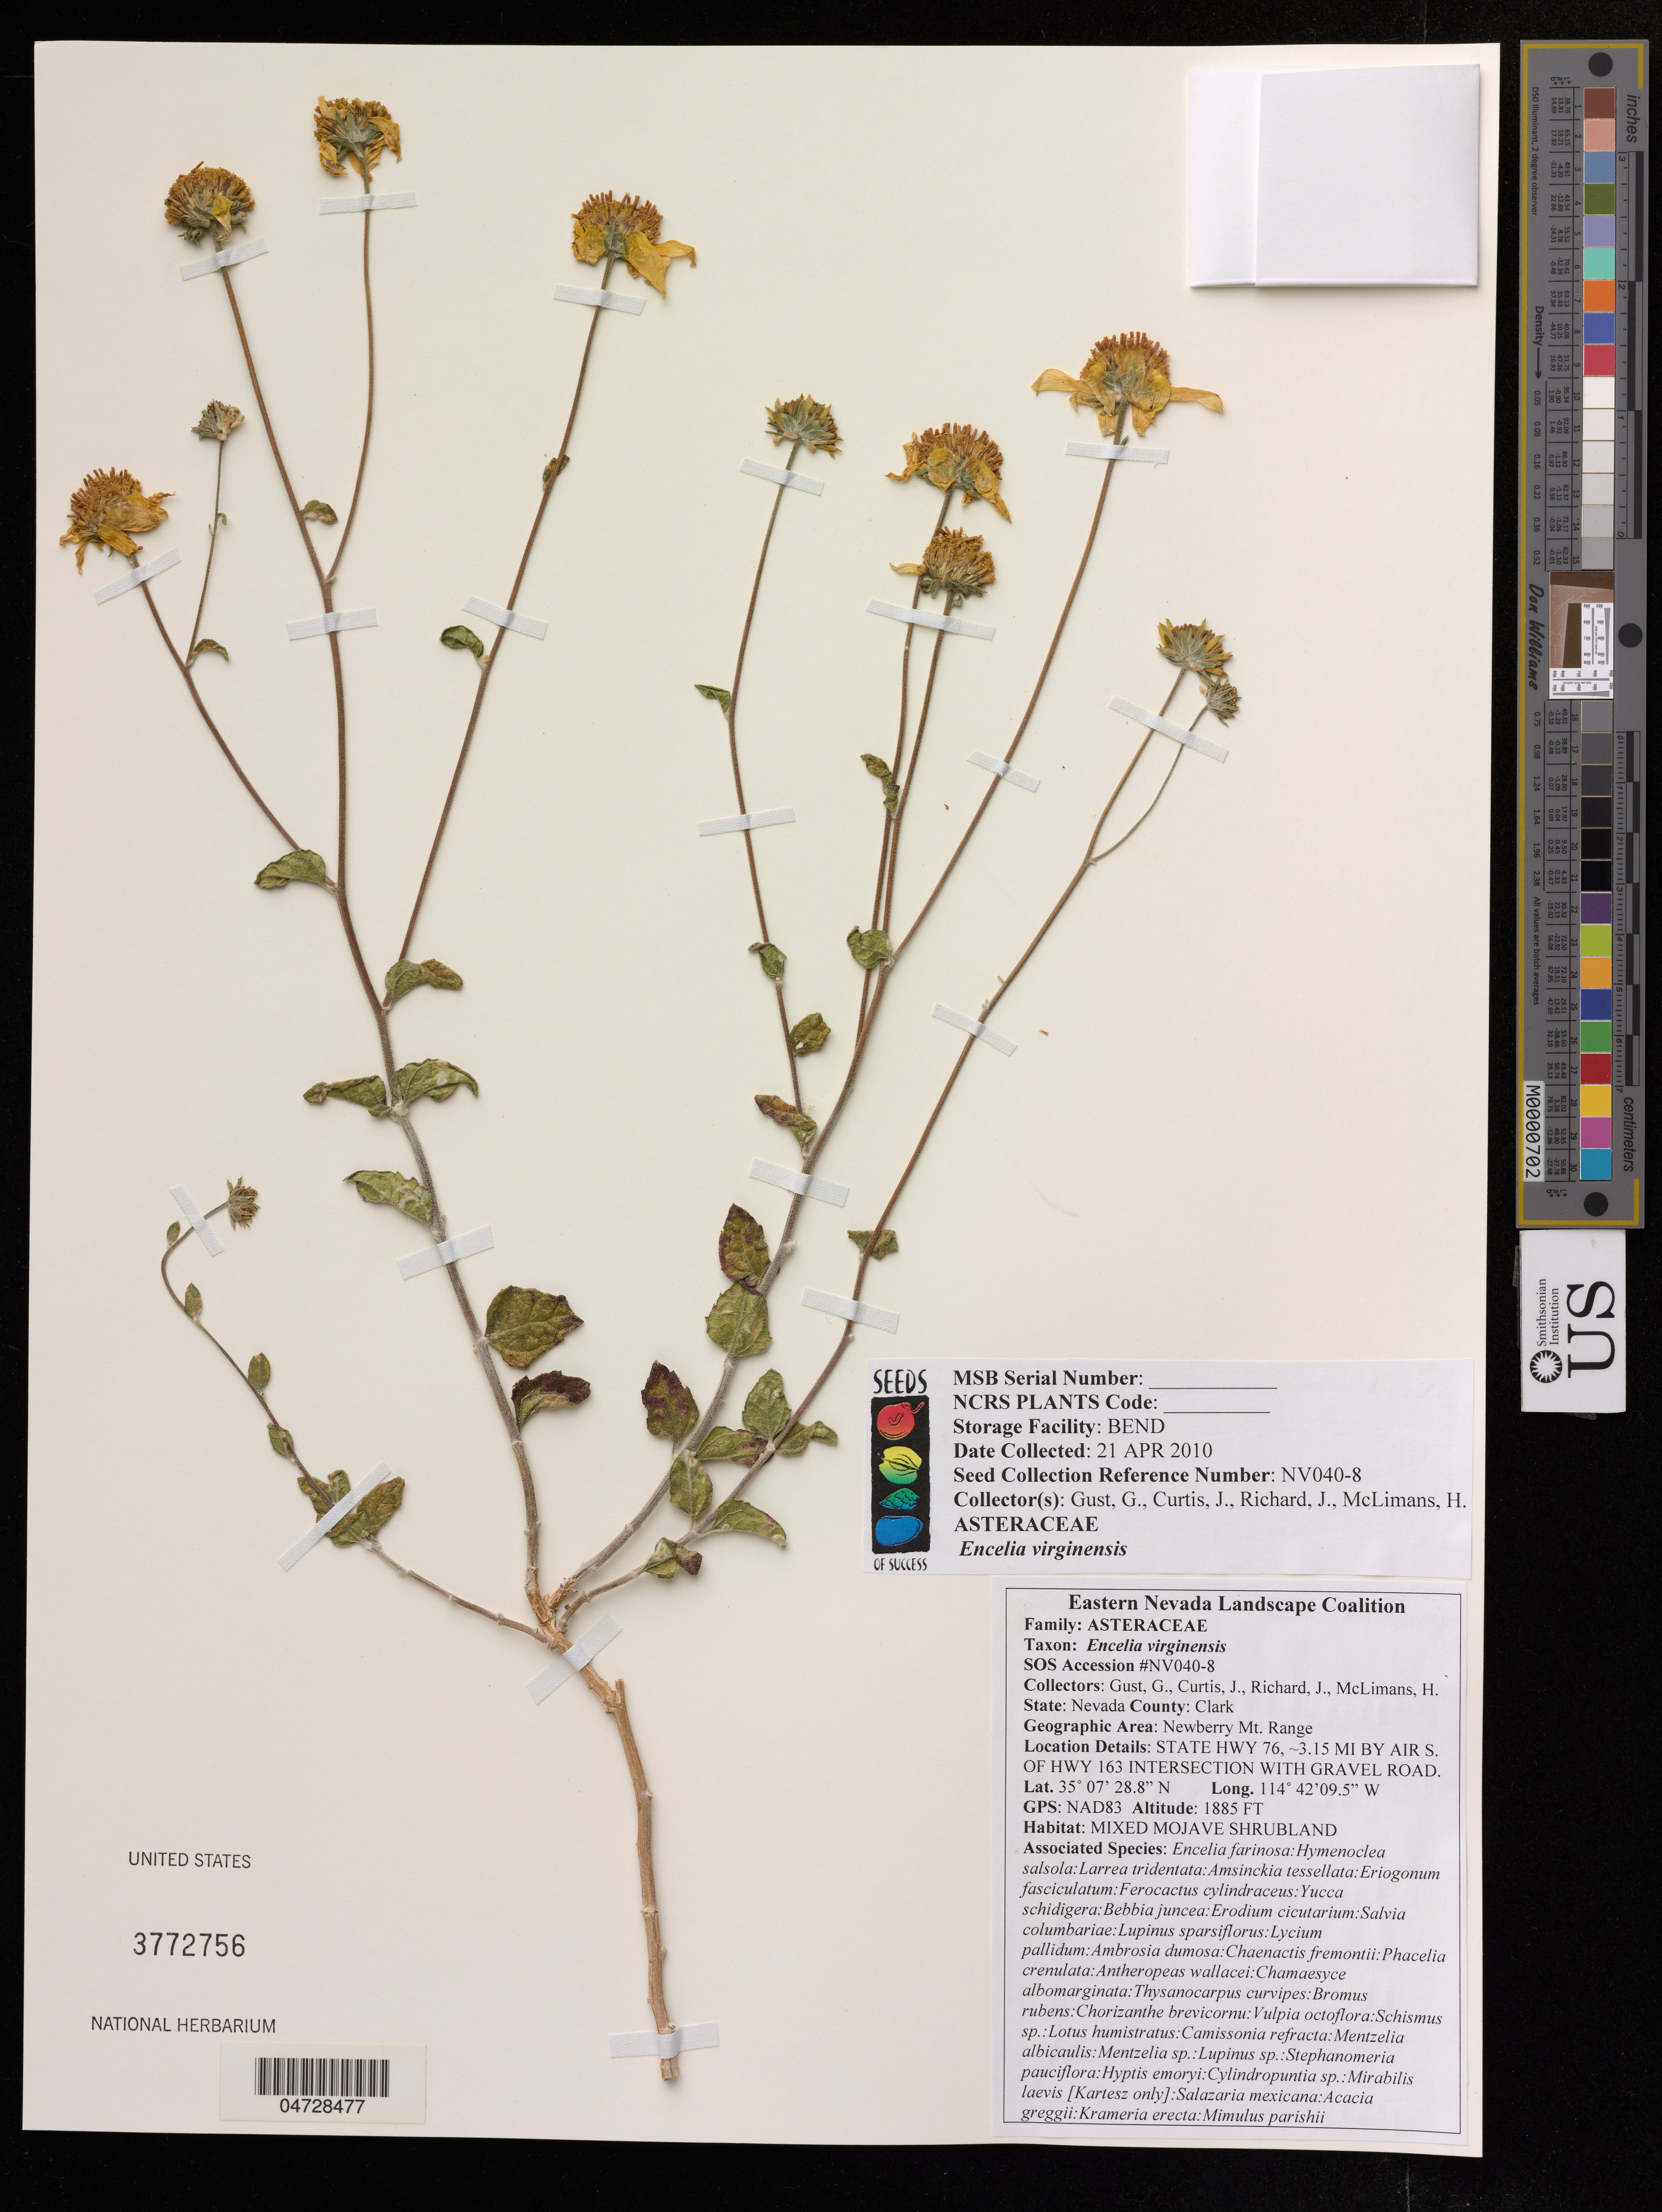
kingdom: Plantae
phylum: Tracheophyta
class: Magnoliopsida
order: Asterales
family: Asteraceae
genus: Encelia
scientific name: Encelia virginensis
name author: A. Nelson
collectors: G. Gust, J. Curtis, J. Richard & H. McLimans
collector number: NV040-8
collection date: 2010-04-21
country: United States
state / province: Nevada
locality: County: Clark. Newberry Mt. Range. State Hwy 76, ~3.15 mi by air S. of Hwy 163 intersection with gravel road.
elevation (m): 575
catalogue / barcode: US 3772756